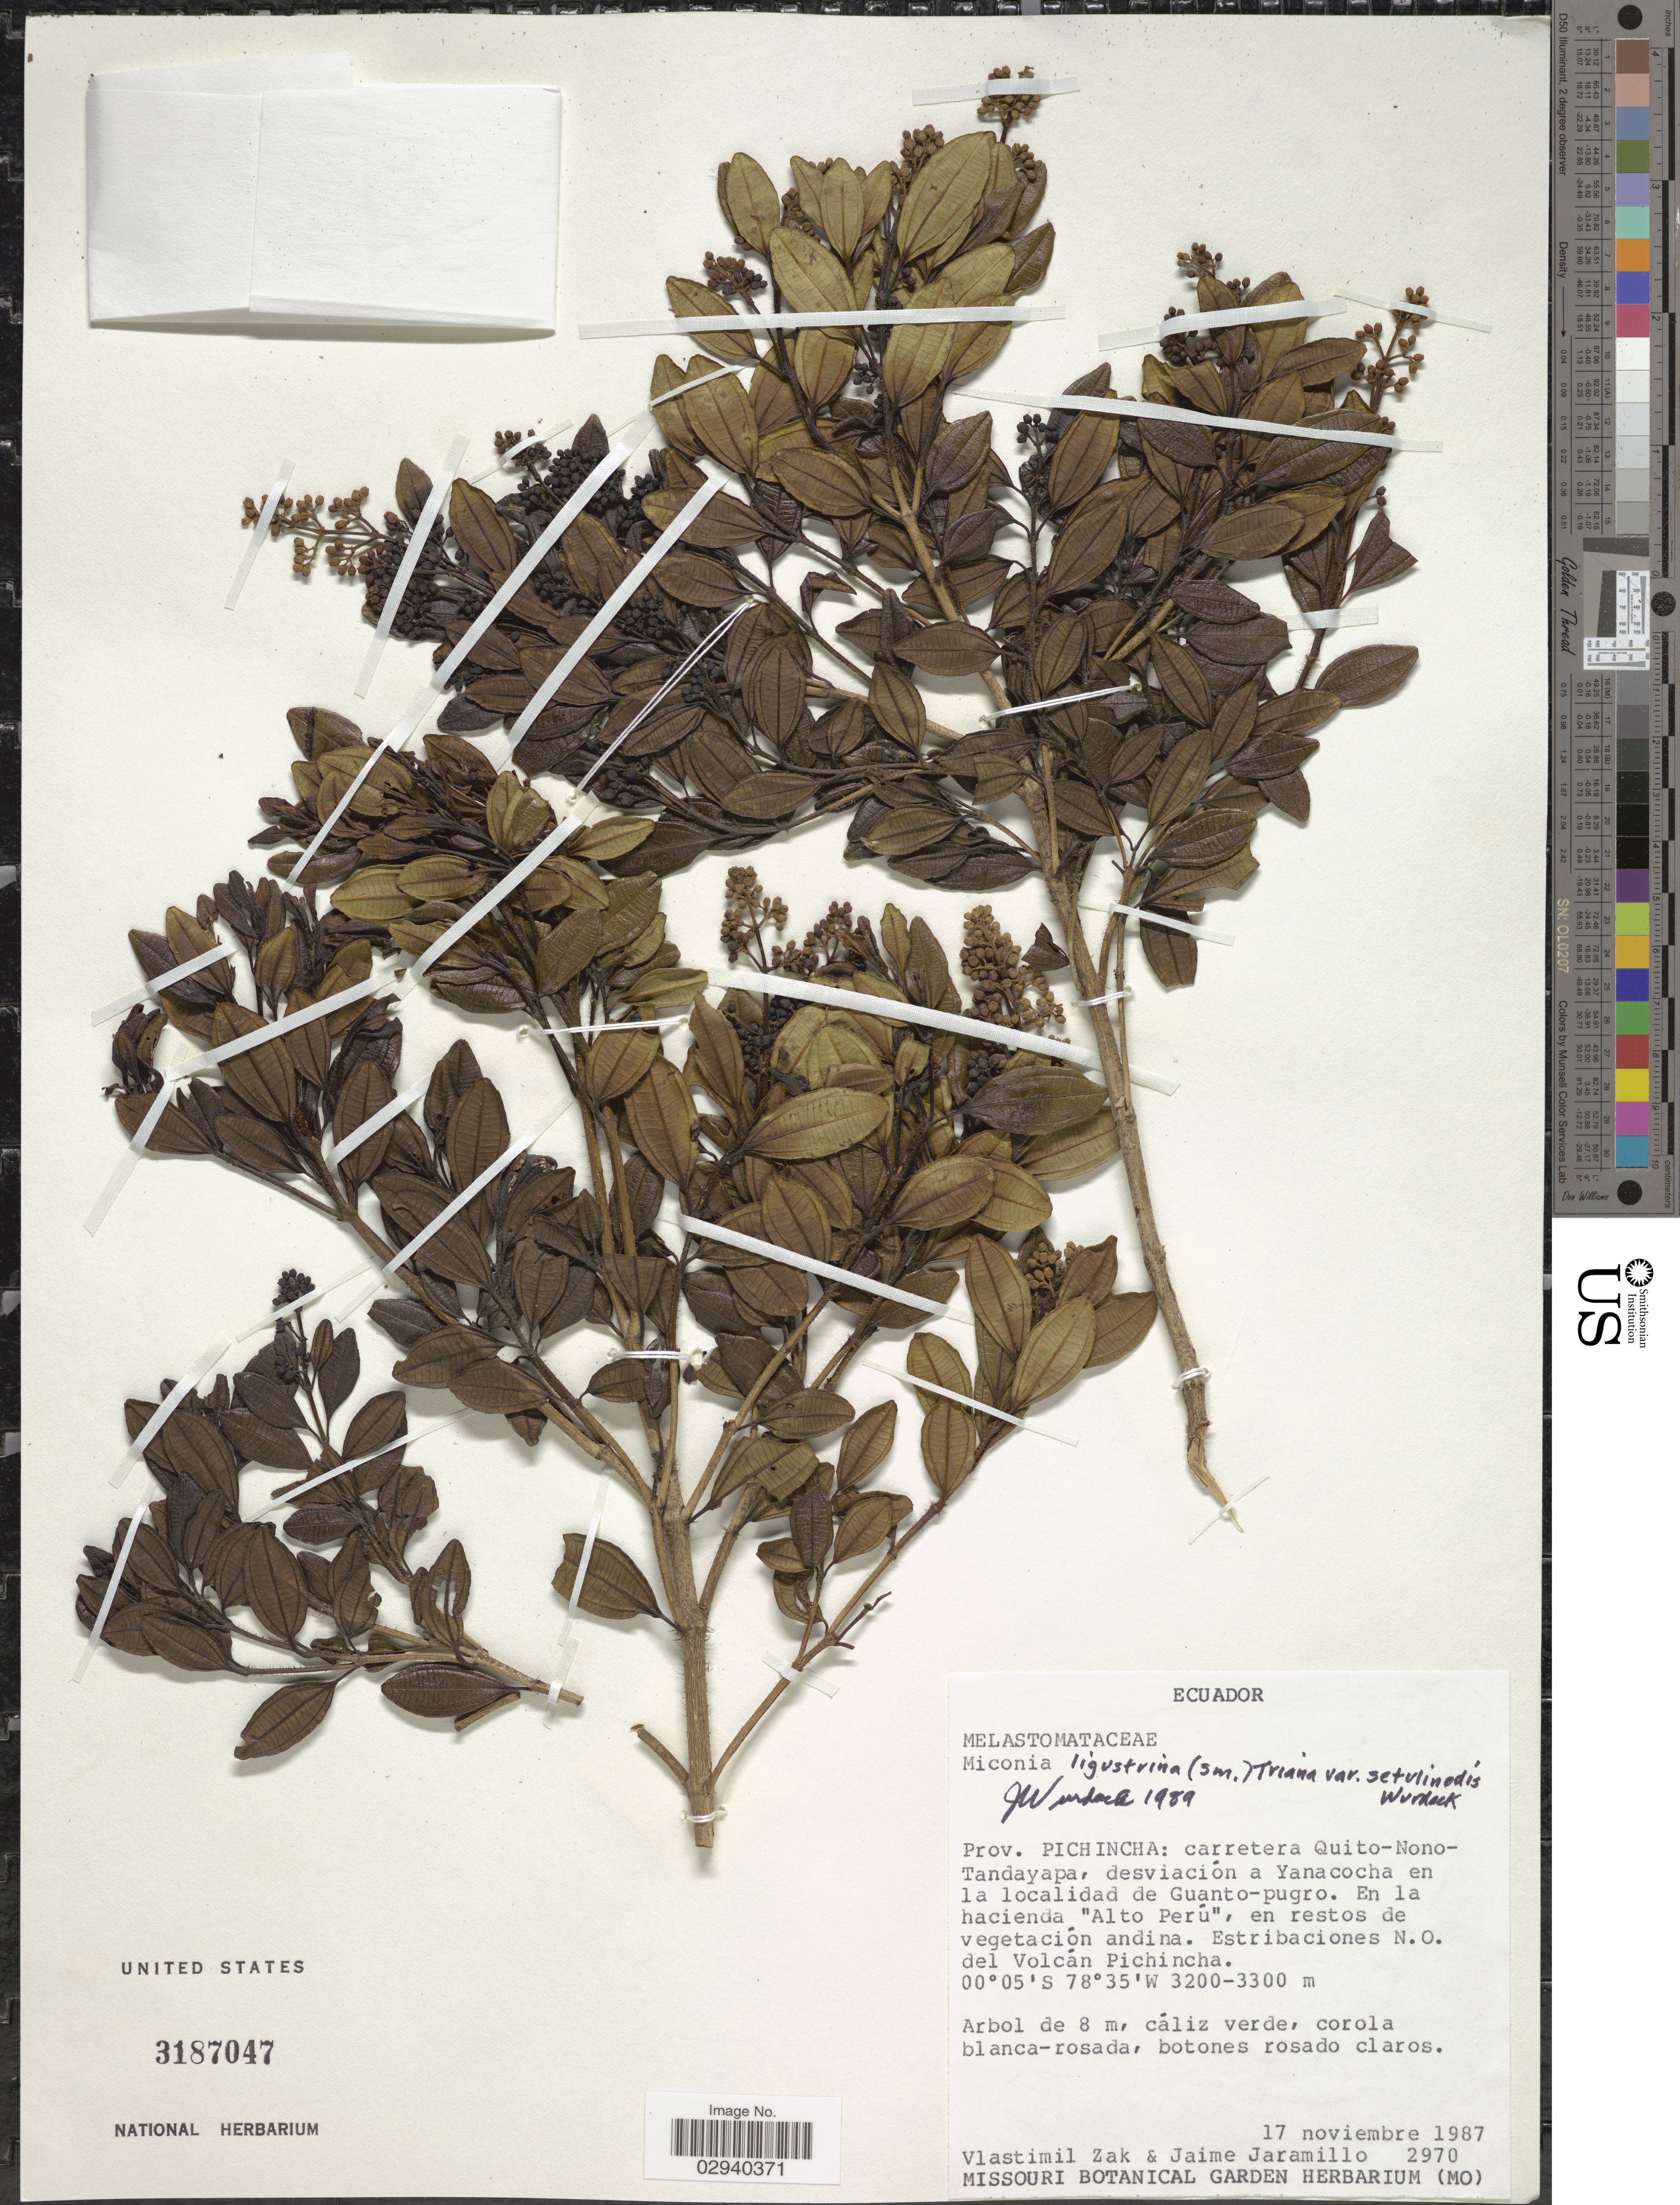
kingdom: Plantae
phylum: Tracheophyta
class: Magnoliopsida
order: Myrtales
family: Melastomataceae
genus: Miconia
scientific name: Miconia ligustrina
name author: (Sw.) Triana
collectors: V. Zak & J. Jaramillo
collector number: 2970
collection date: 1987-11-17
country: Ecuador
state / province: Pichincha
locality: Carretera Quito-Nono-Tandayapa, desviación a Yanacocha en la localidad de Guanto-pugro. En la hacienda "Alto Perú", en restos de vegetación andina. Estribaciones N.O. del Volcán Pichincha.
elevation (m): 3200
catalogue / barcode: US 3187047